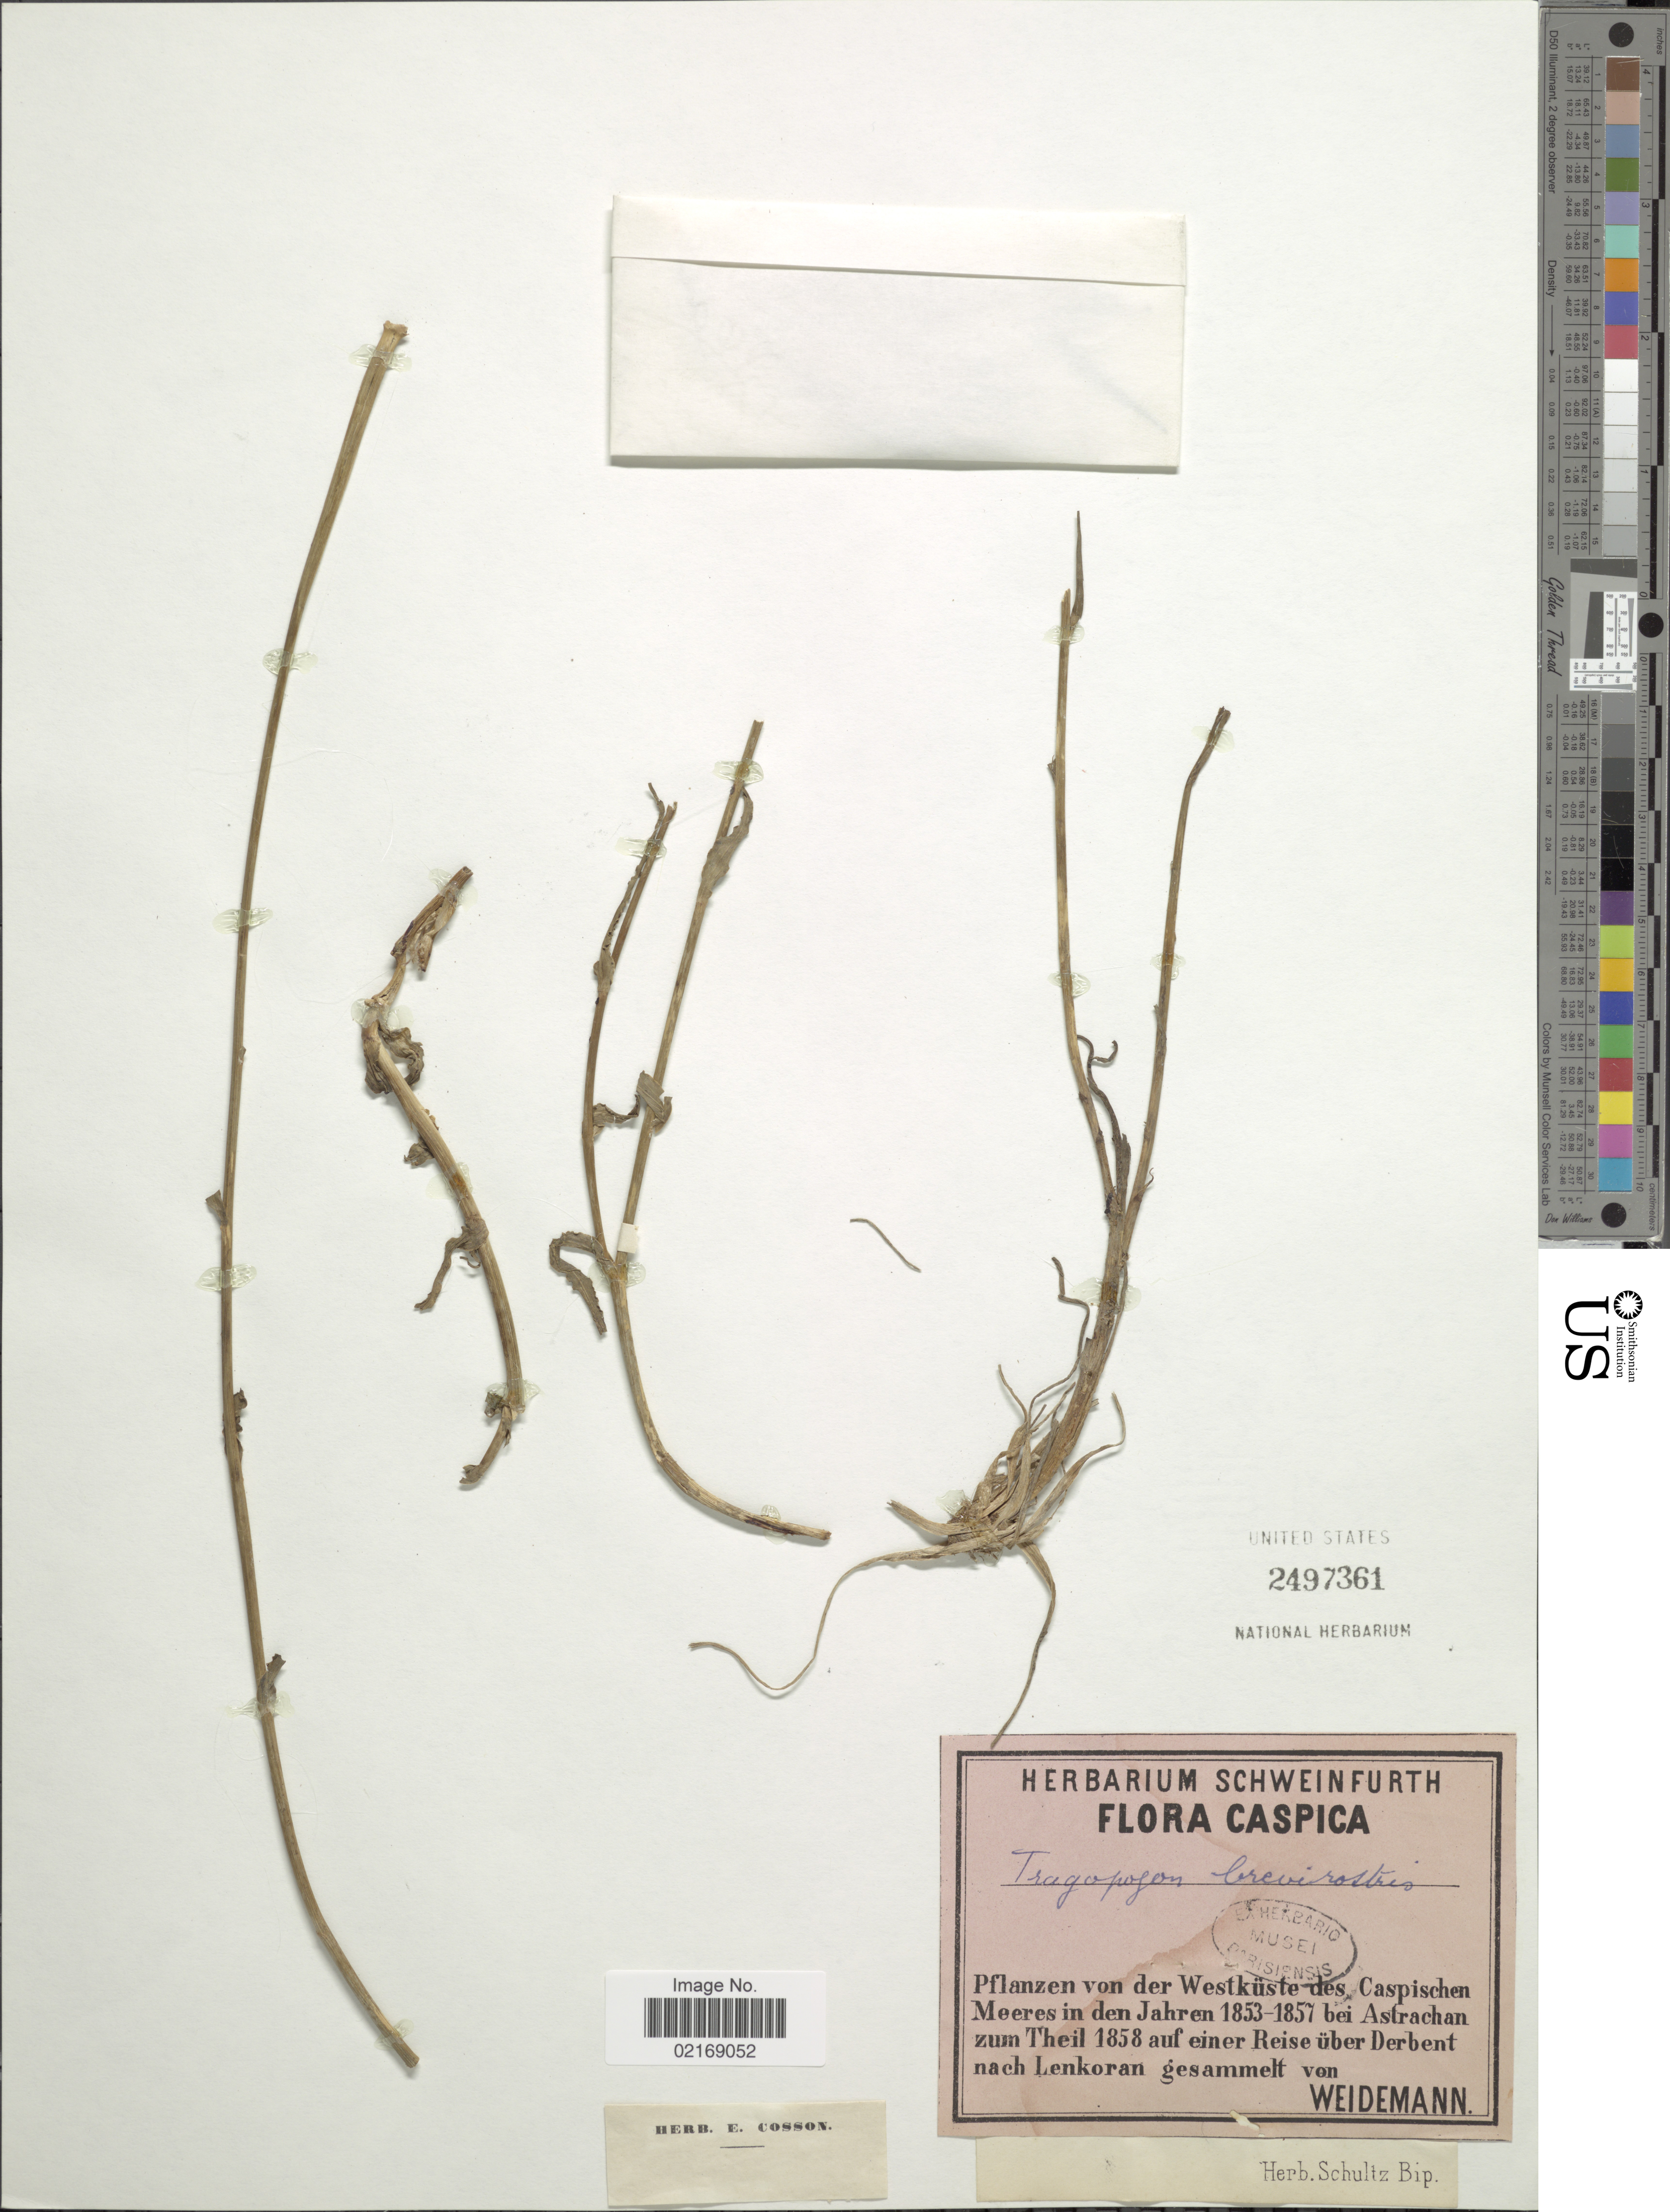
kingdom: Plantae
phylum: Tracheophyta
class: Magnoliopsida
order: Asterales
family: Asteraceae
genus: Tragopogon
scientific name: Tragopogon brevirostris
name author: DC.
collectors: Weidemann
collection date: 1853/1858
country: Russian Federation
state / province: Dagestan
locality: Westküste des Caspischen Meeres bei Astrachan zum Theil auf einer Reise über Derbent nach Lenkoran [unsure placement]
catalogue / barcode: US 2497361